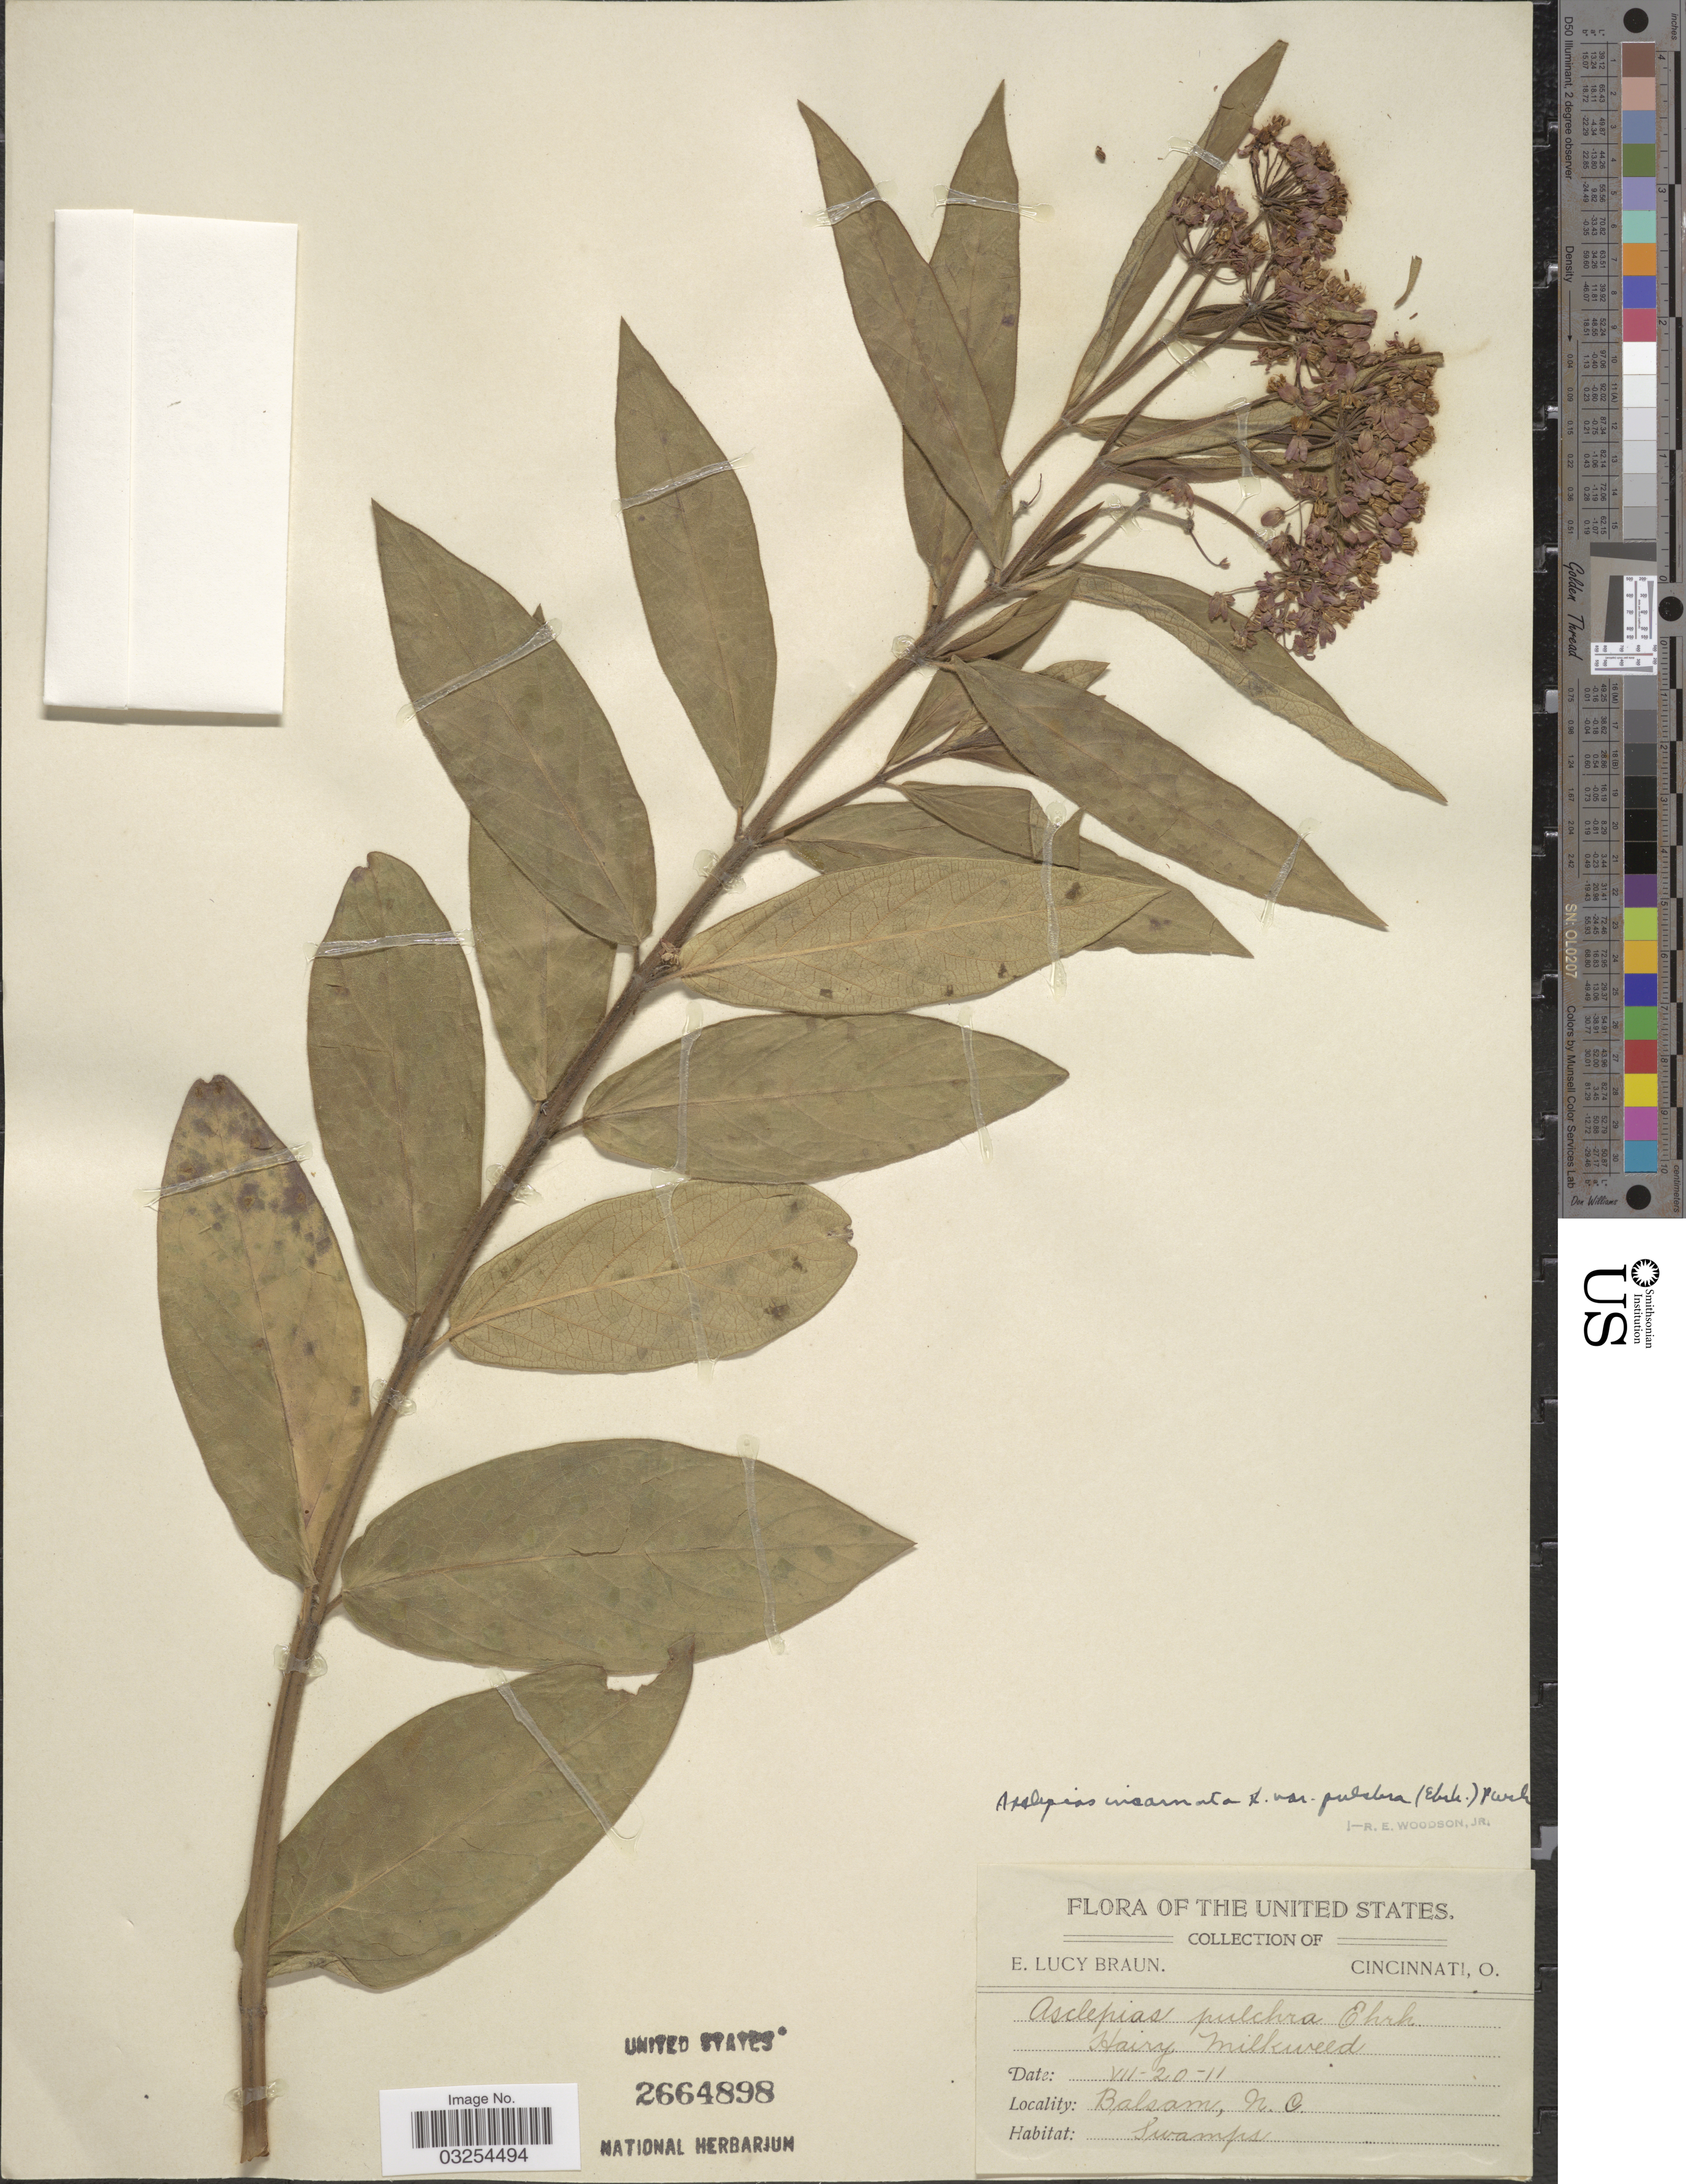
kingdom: Plantae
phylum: Tracheophyta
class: Magnoliopsida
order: Gentianales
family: Apocynaceae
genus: Asclepias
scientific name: Asclepias incarnata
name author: L.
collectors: E. Braun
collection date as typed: Transcribed d/m/y: 20/7/11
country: United States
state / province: North Carolina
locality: Balsam.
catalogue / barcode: US 2664898